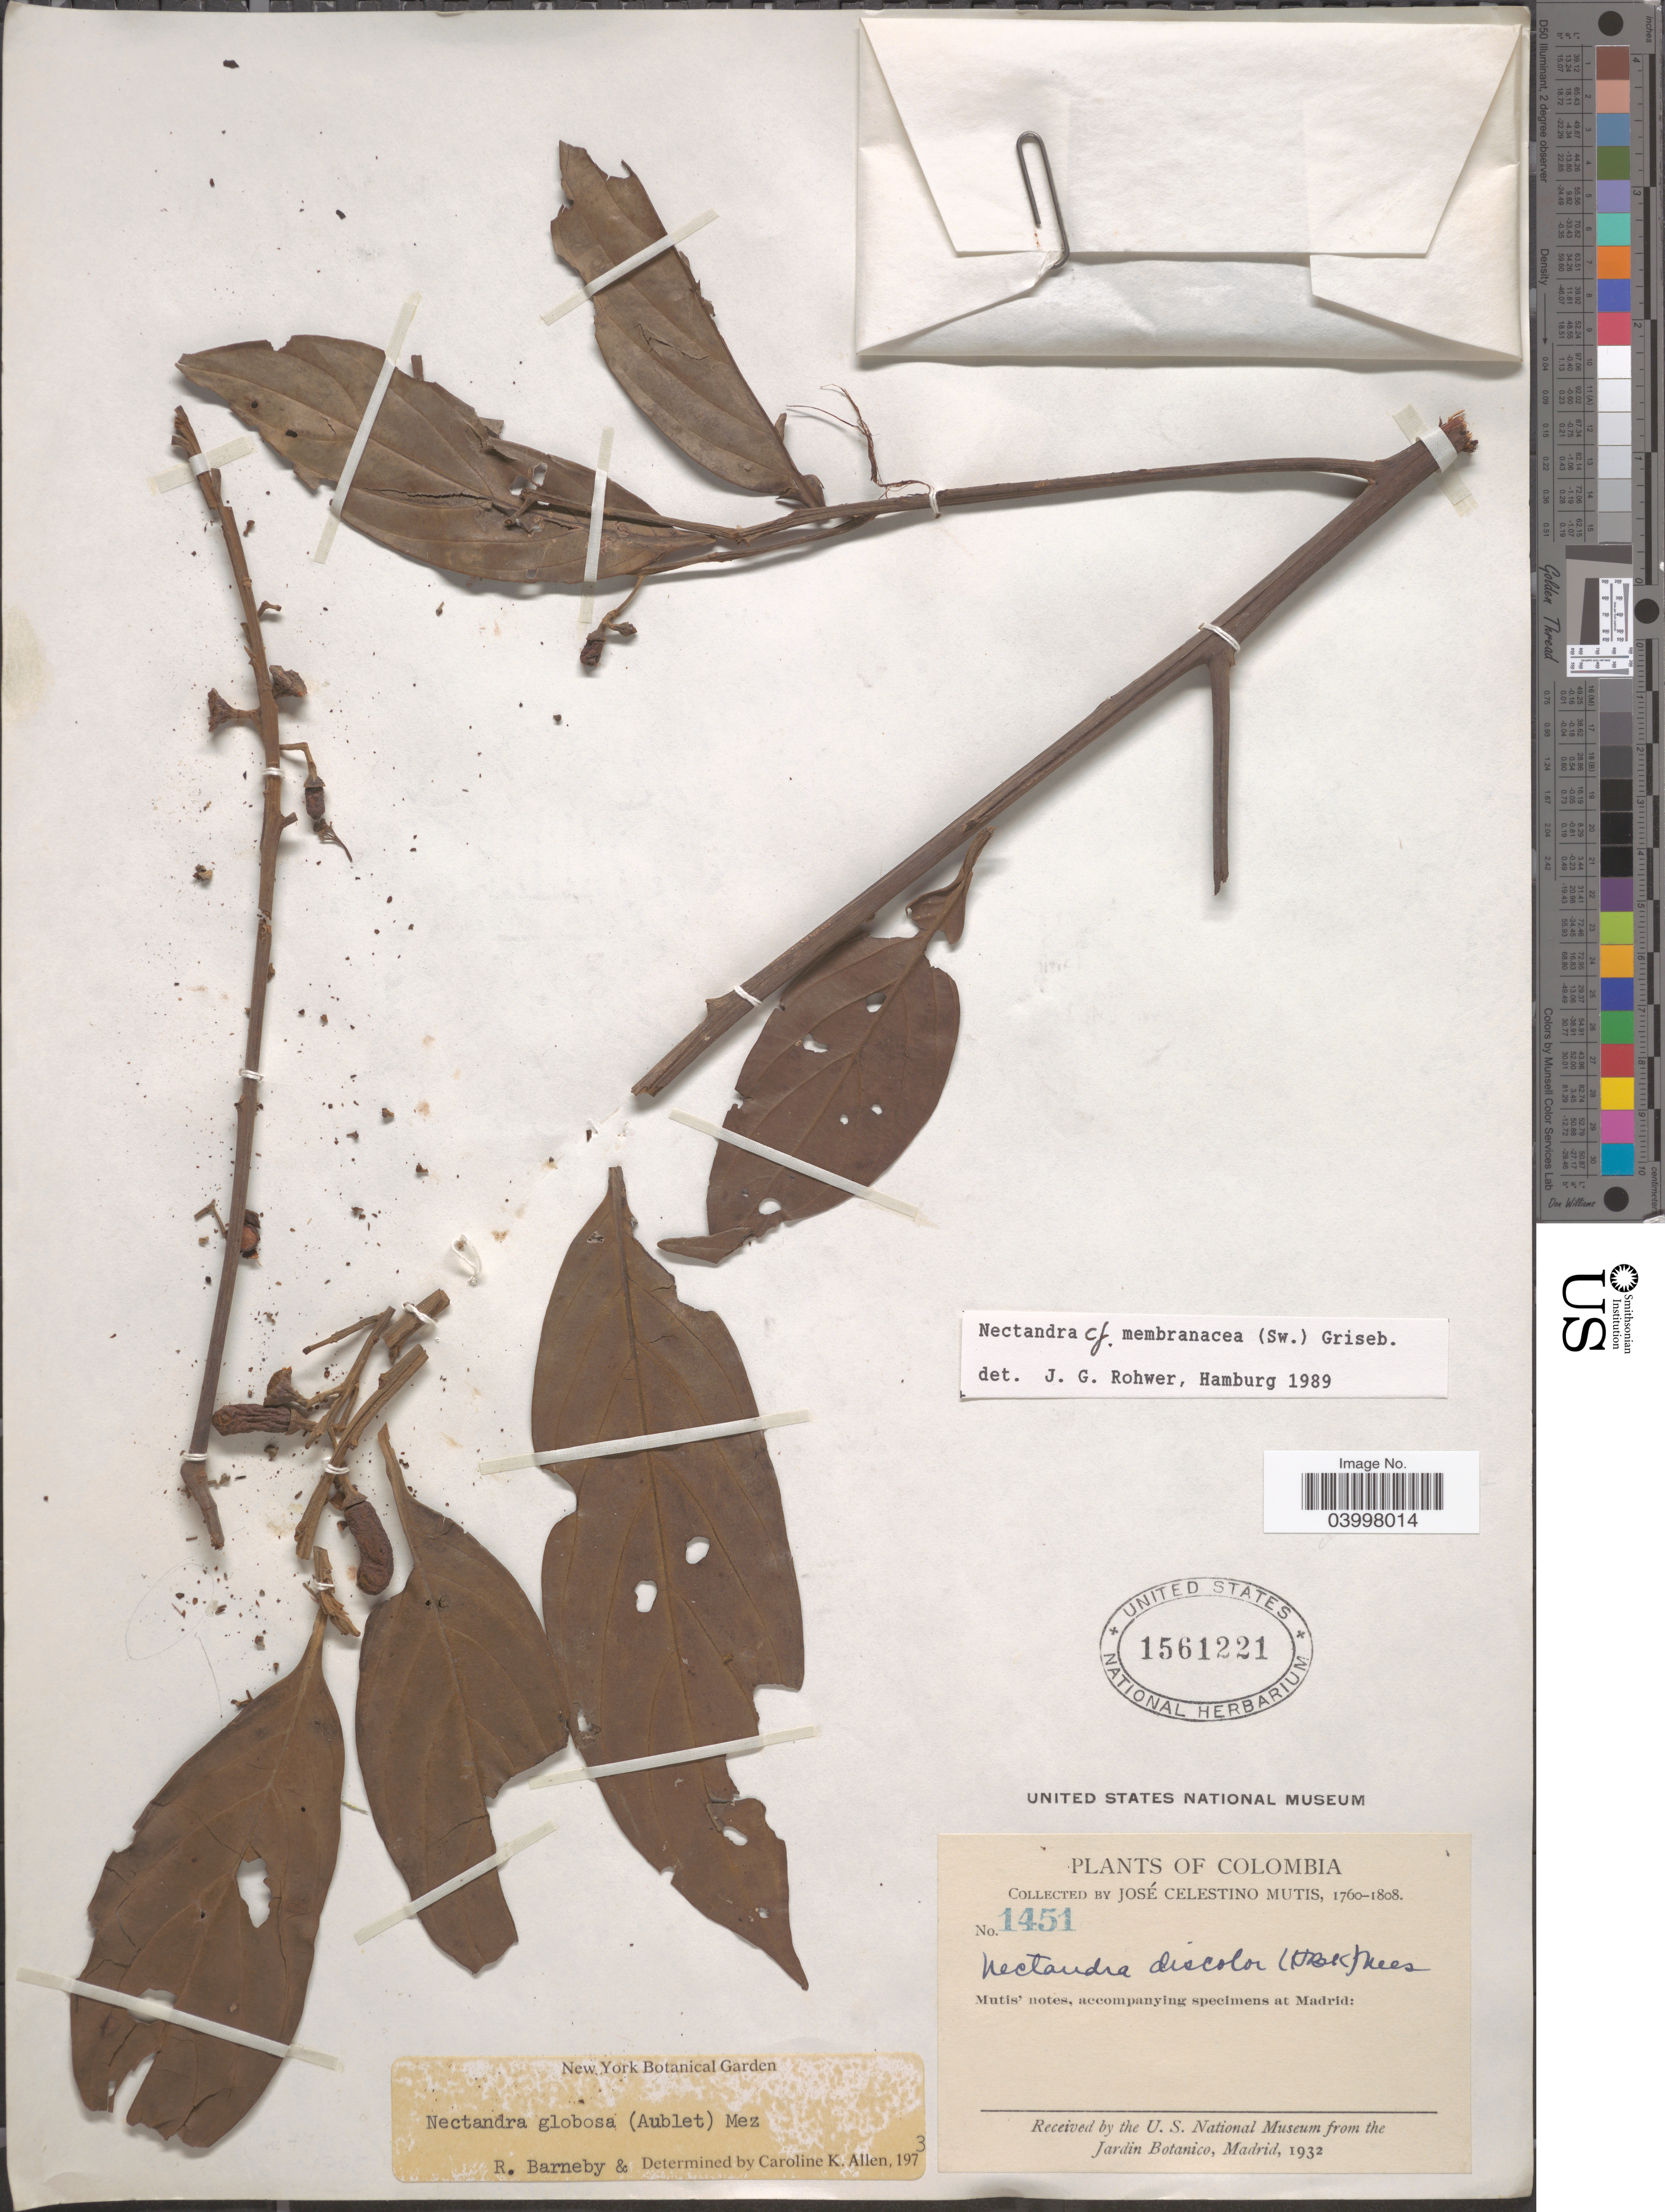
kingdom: Plantae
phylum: Tracheophyta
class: Magnoliopsida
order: Laurales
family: Lauraceae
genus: Nectandra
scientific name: Nectandra membranacea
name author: (Sw.) Griseb.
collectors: J. C. B. Mutis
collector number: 1451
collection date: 1760/1808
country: Colombia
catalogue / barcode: US 1561221